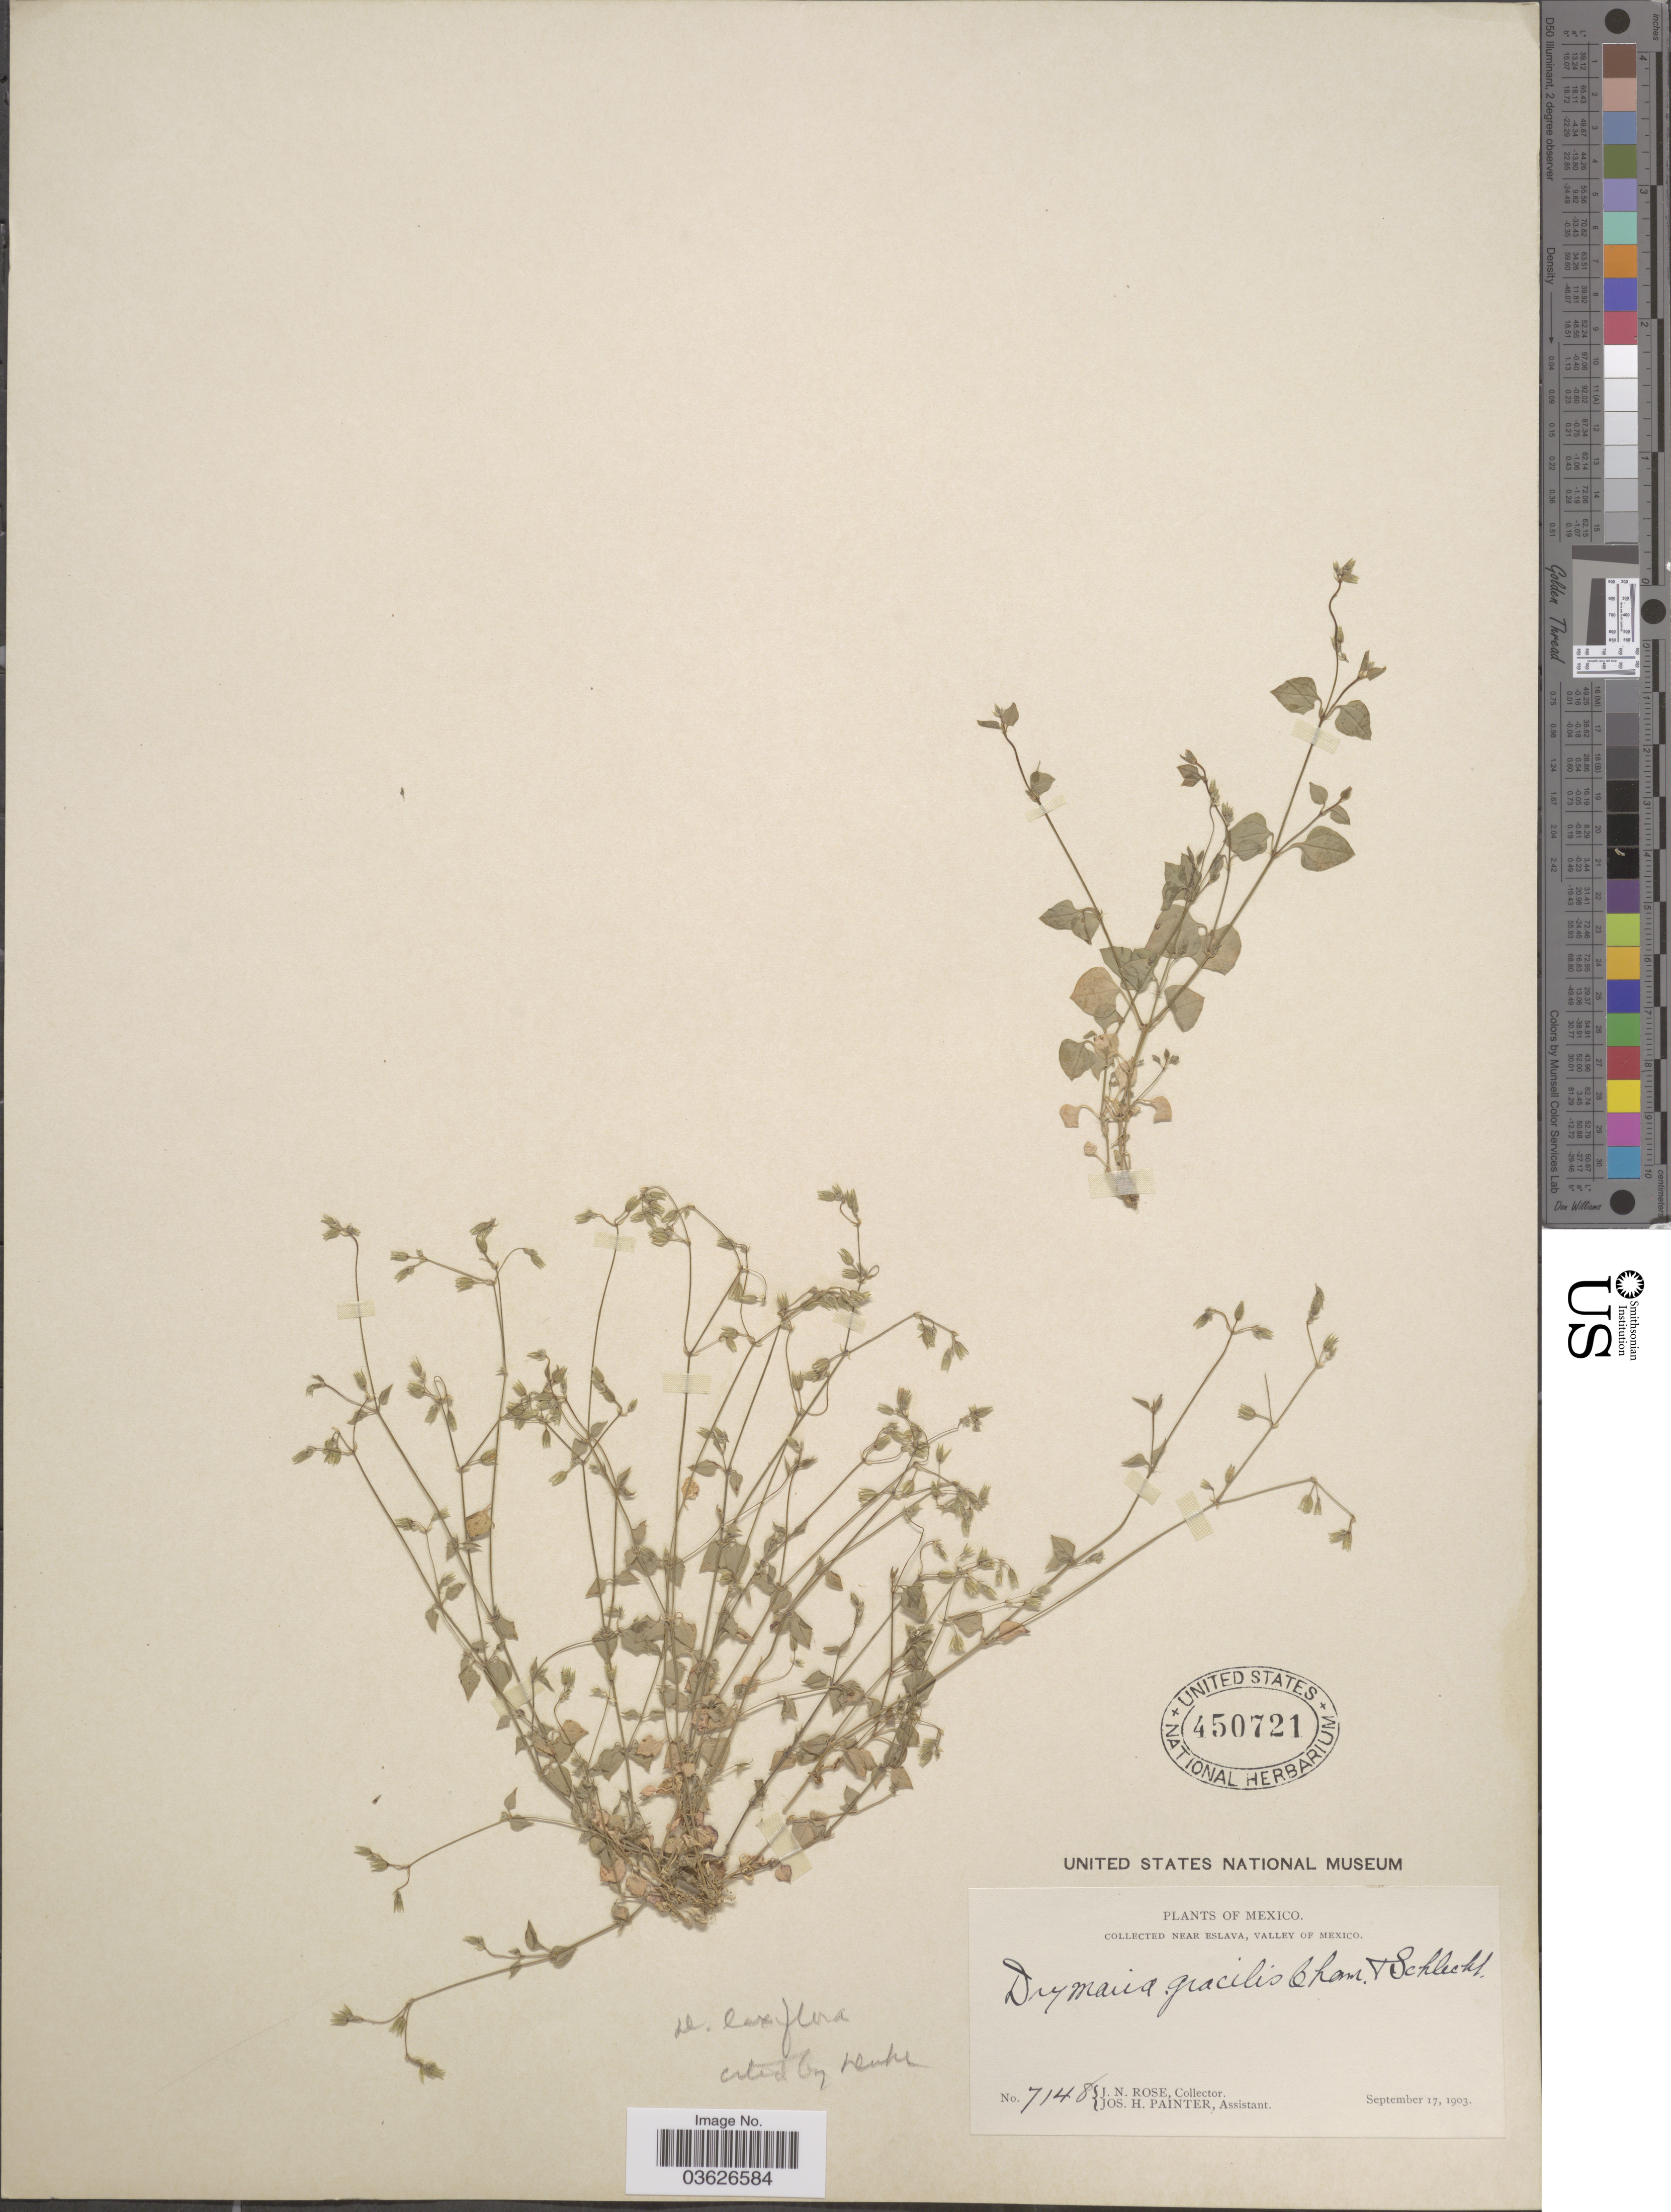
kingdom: Plantae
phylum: Tracheophyta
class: Magnoliopsida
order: Caryophyllales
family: Caryophyllaceae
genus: Drymaria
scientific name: Drymaria laxiflora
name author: Benth.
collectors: J. N. Rose & J. H. Painter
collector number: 7148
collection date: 1903-09-17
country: Mexico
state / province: México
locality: Near Eslava, Valley of Mexico.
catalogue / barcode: US 450721